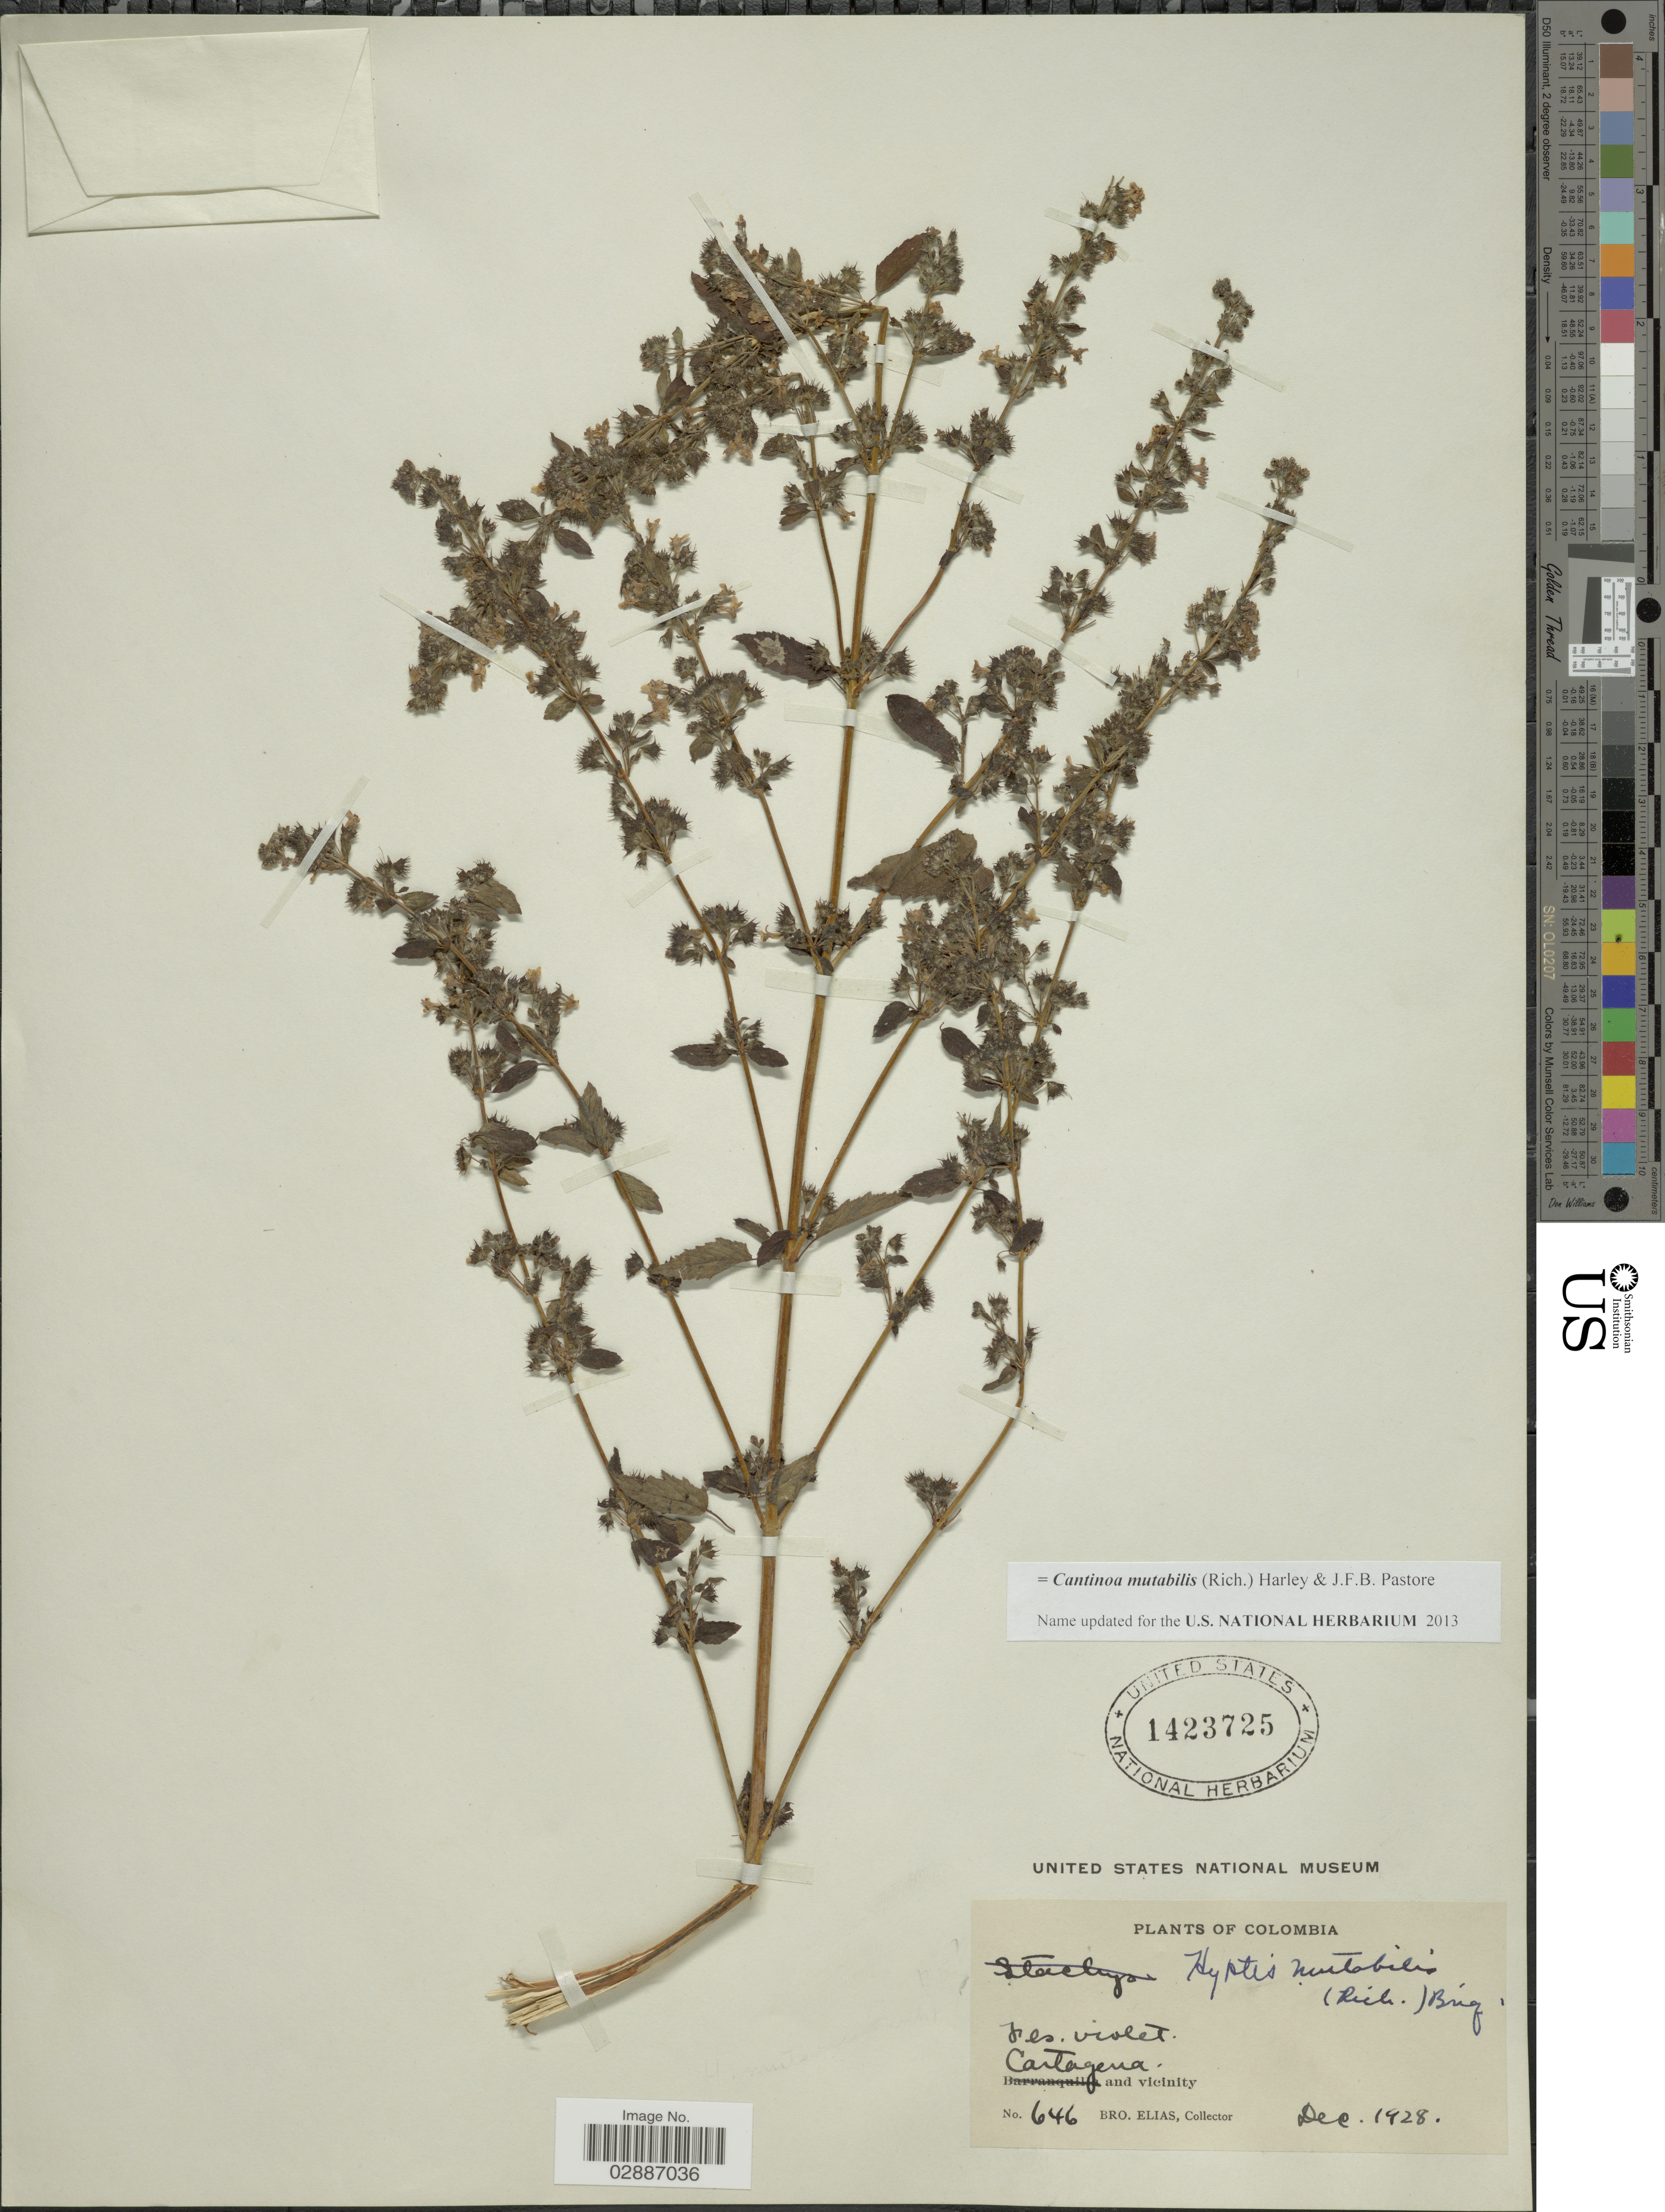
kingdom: Plantae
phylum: Tracheophyta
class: Magnoliopsida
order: Lamiales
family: Lamiaceae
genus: Cantinoa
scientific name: Cantinoa mutabilis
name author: (Epling) Harley & J.F.B. Pastore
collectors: Bro. Elias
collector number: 646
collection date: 1928-12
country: Colombia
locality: Cartagena and vicinity.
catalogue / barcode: US 1423725